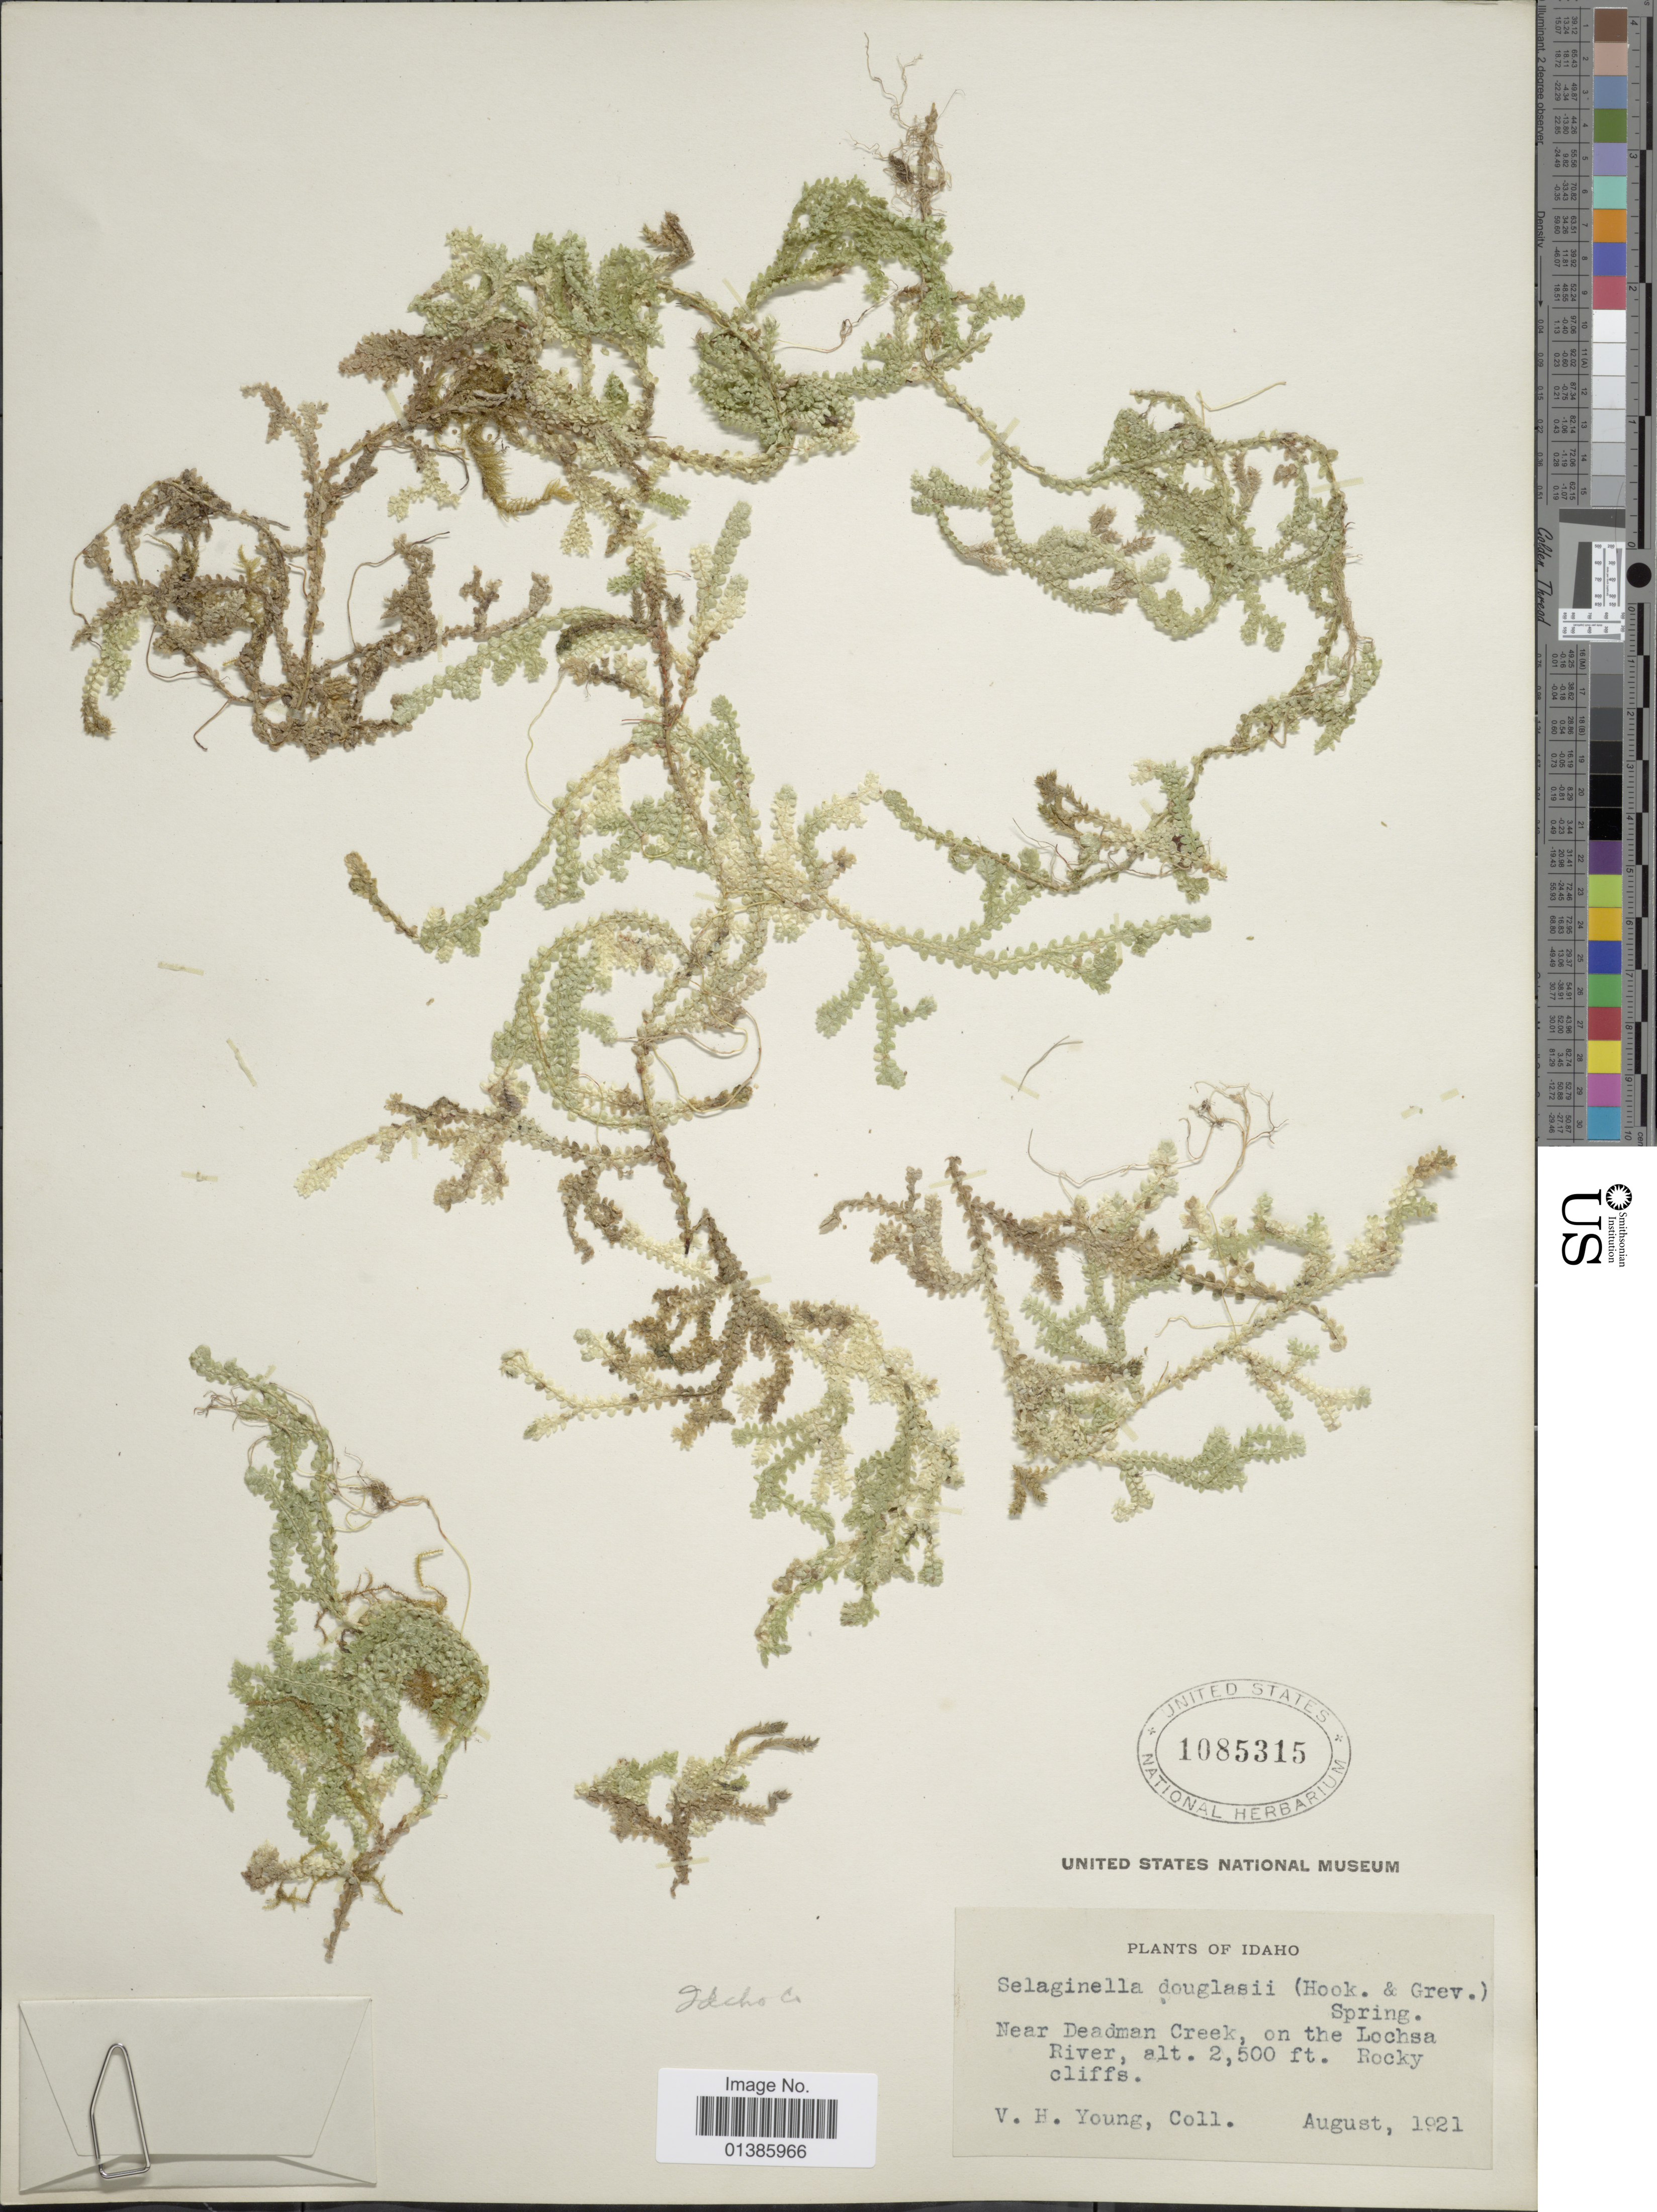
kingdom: Plantae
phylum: Tracheophyta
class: Lycopodiopsida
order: Selaginellales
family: Selaginellaceae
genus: Selaginella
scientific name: Selaginella douglasii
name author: (Hook. & Grev.) Spring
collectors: V. Young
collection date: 1921-08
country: United States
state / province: Idaho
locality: Near Deadman Creek, on the Lochsa River.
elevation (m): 762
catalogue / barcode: US 1085315